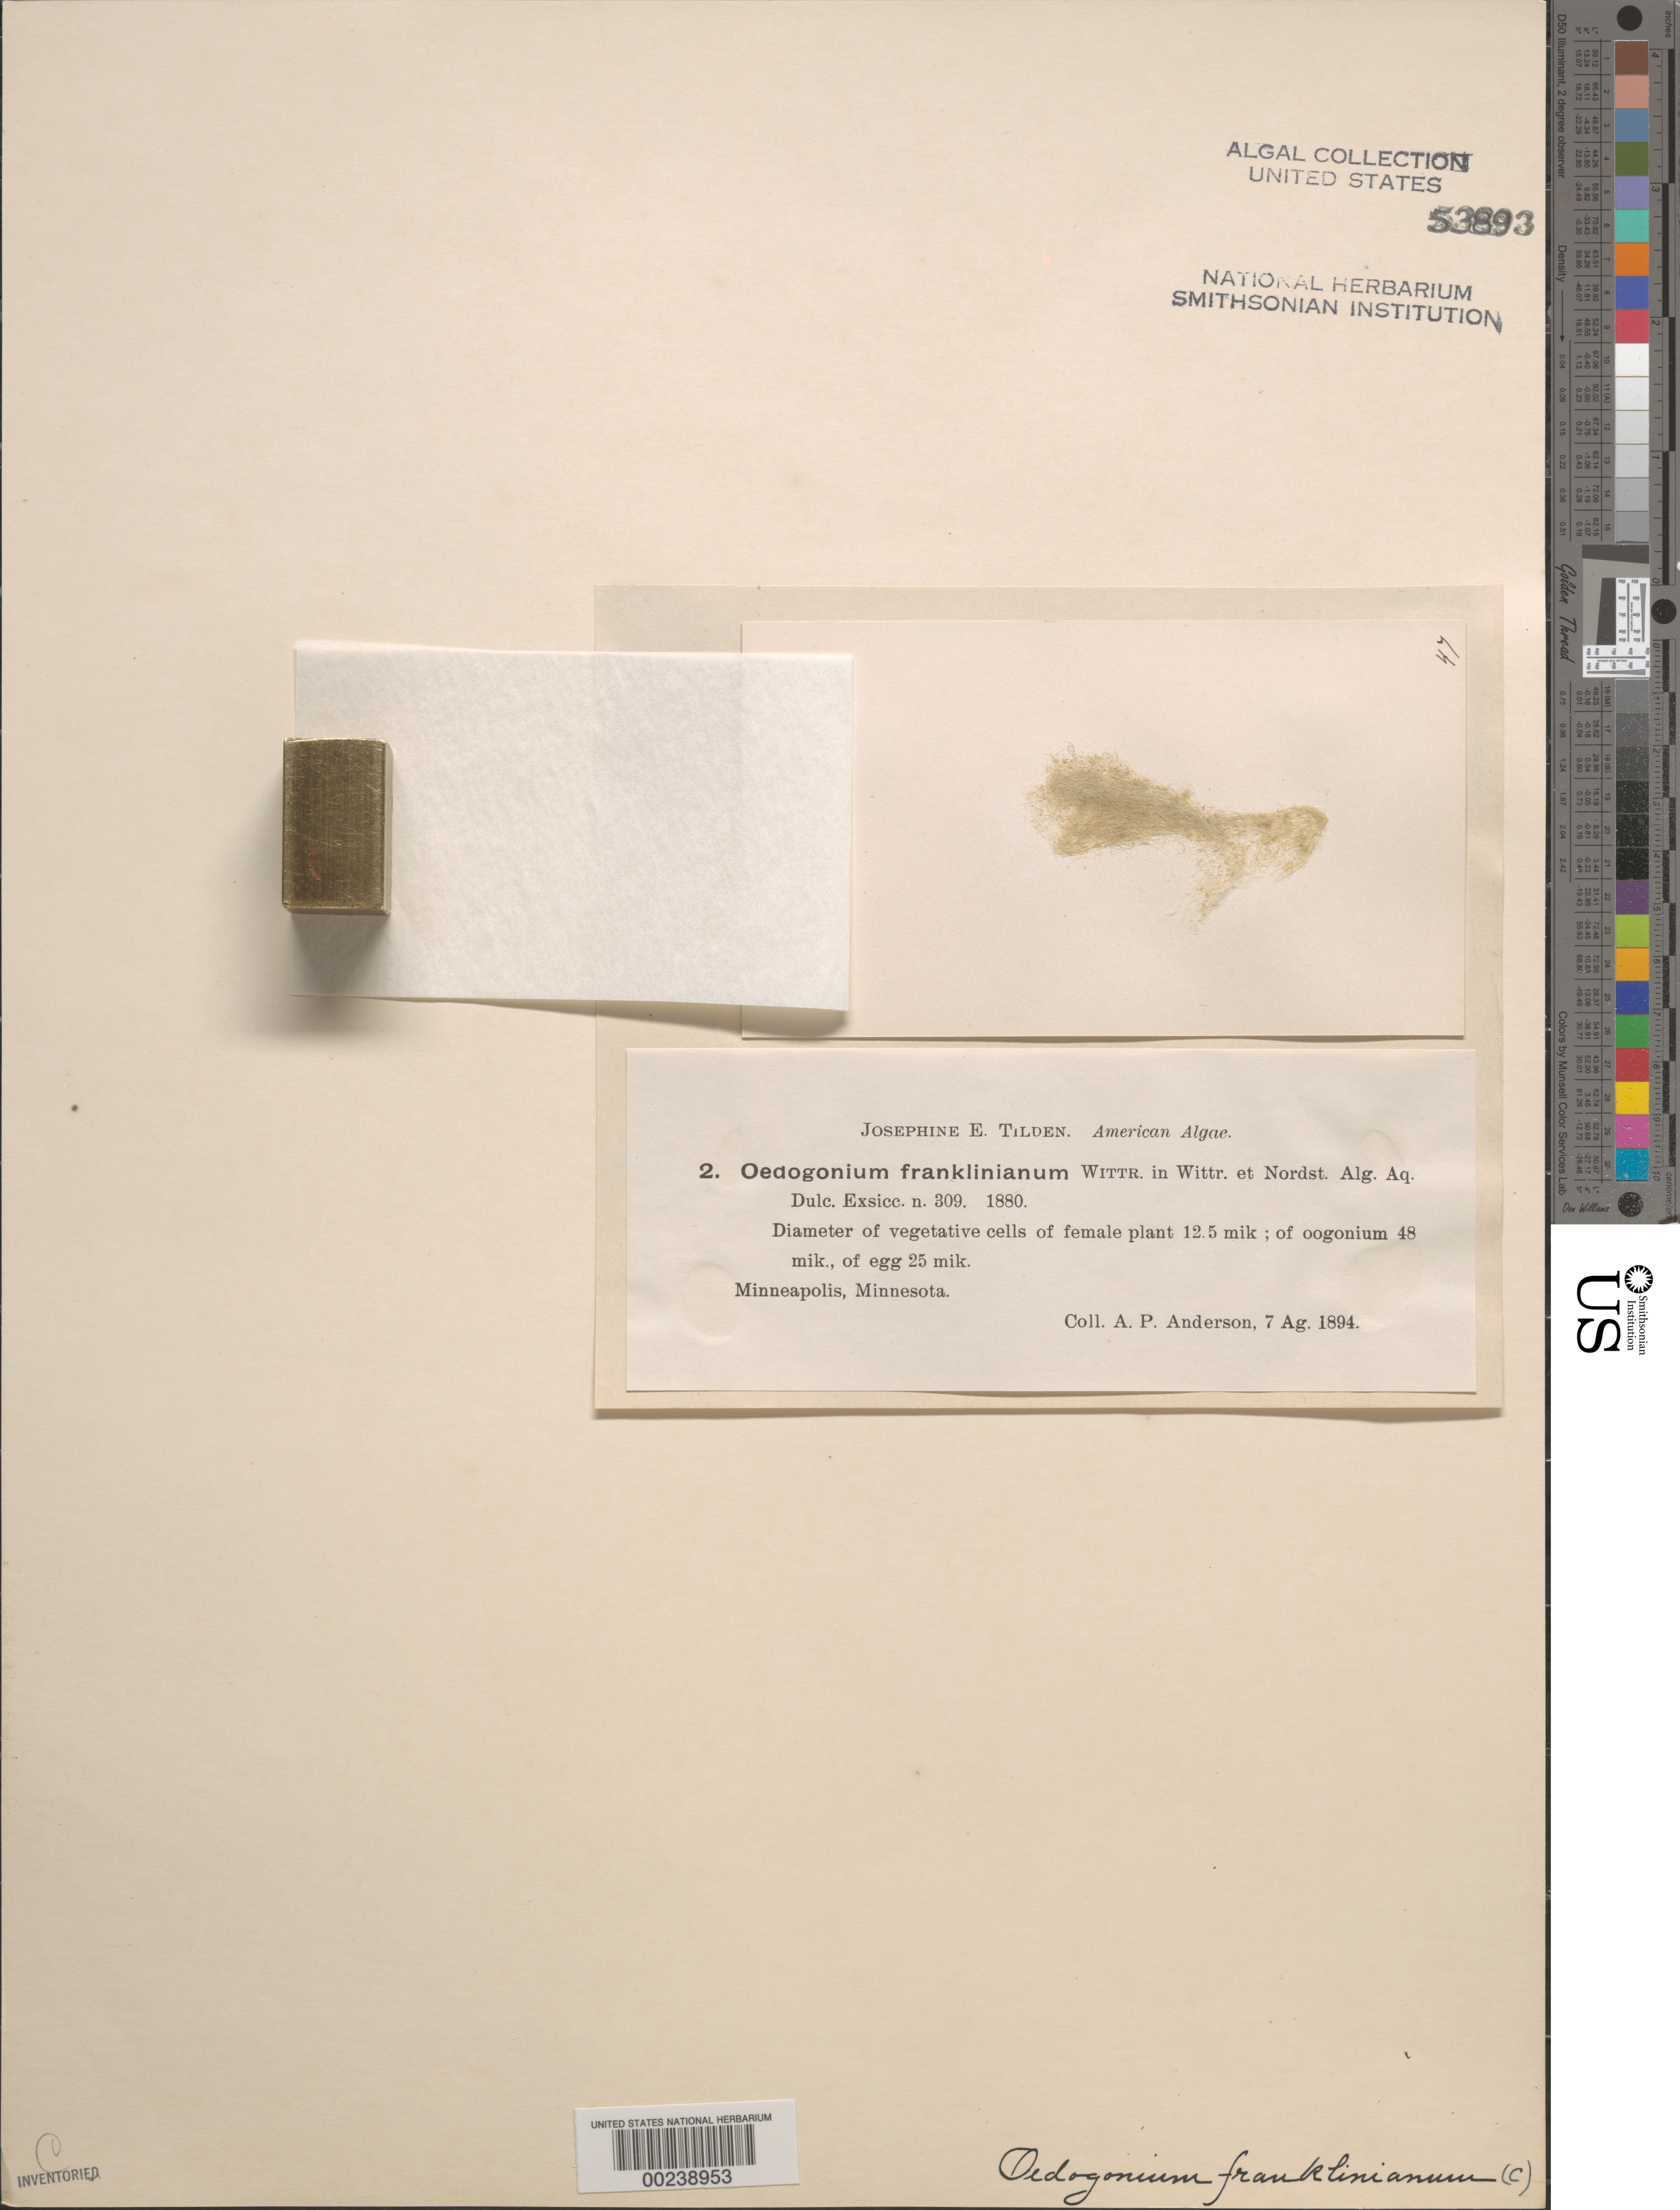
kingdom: Plantae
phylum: Chlorophyta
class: Chlorophyceae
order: Oedogoniales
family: Oedogoniaceae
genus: Oedogonium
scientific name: Oedogonium franklinianum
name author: Wittr. in Wittr. & Nordstedt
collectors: A. P. Anderson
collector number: JET 2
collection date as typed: August 7, 1894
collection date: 1894-08-07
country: United States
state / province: Minnesota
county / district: Hennepin County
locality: Minneapolis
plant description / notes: Tilden, American Algae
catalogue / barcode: US 53893